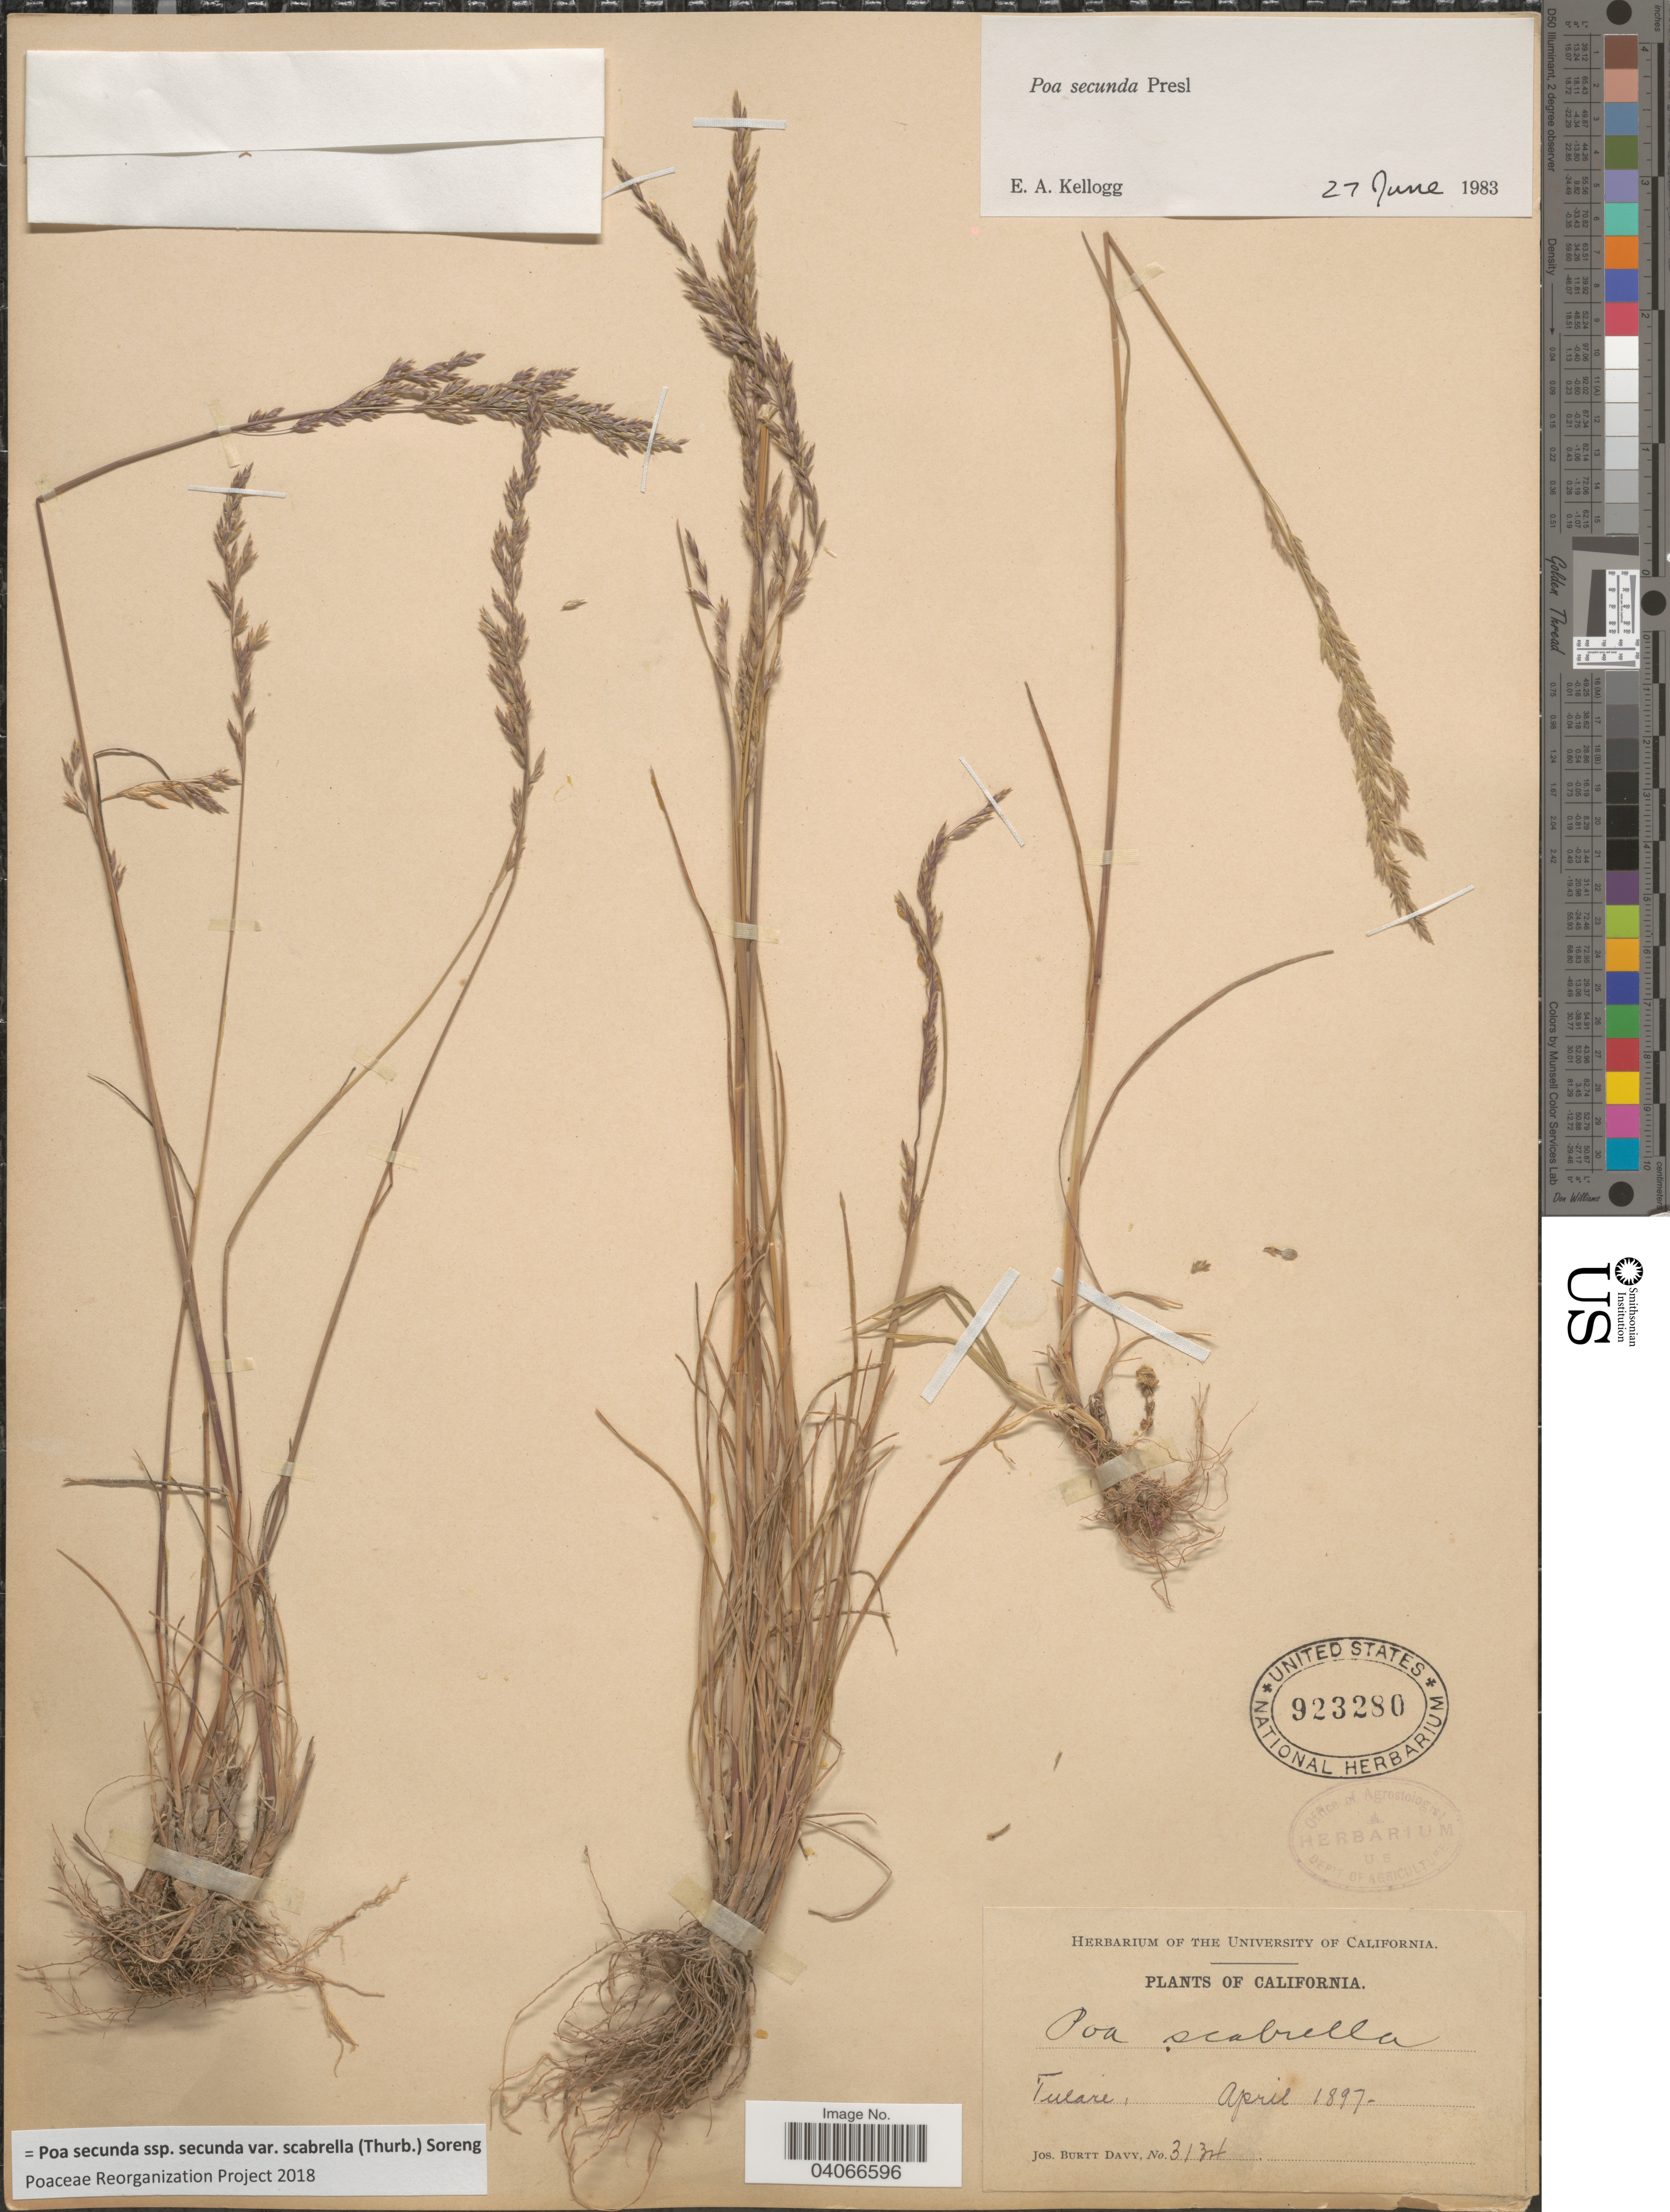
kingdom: Plantae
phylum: Tracheophyta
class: Liliopsida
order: Poales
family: Poaceae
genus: Poa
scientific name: Poa secunda subsp. secunda var. scabrella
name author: (Thurb.) Soreng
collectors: J. Burtt Davy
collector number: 3134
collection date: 1897-04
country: United States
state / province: California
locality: Tulare.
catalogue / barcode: US 923280